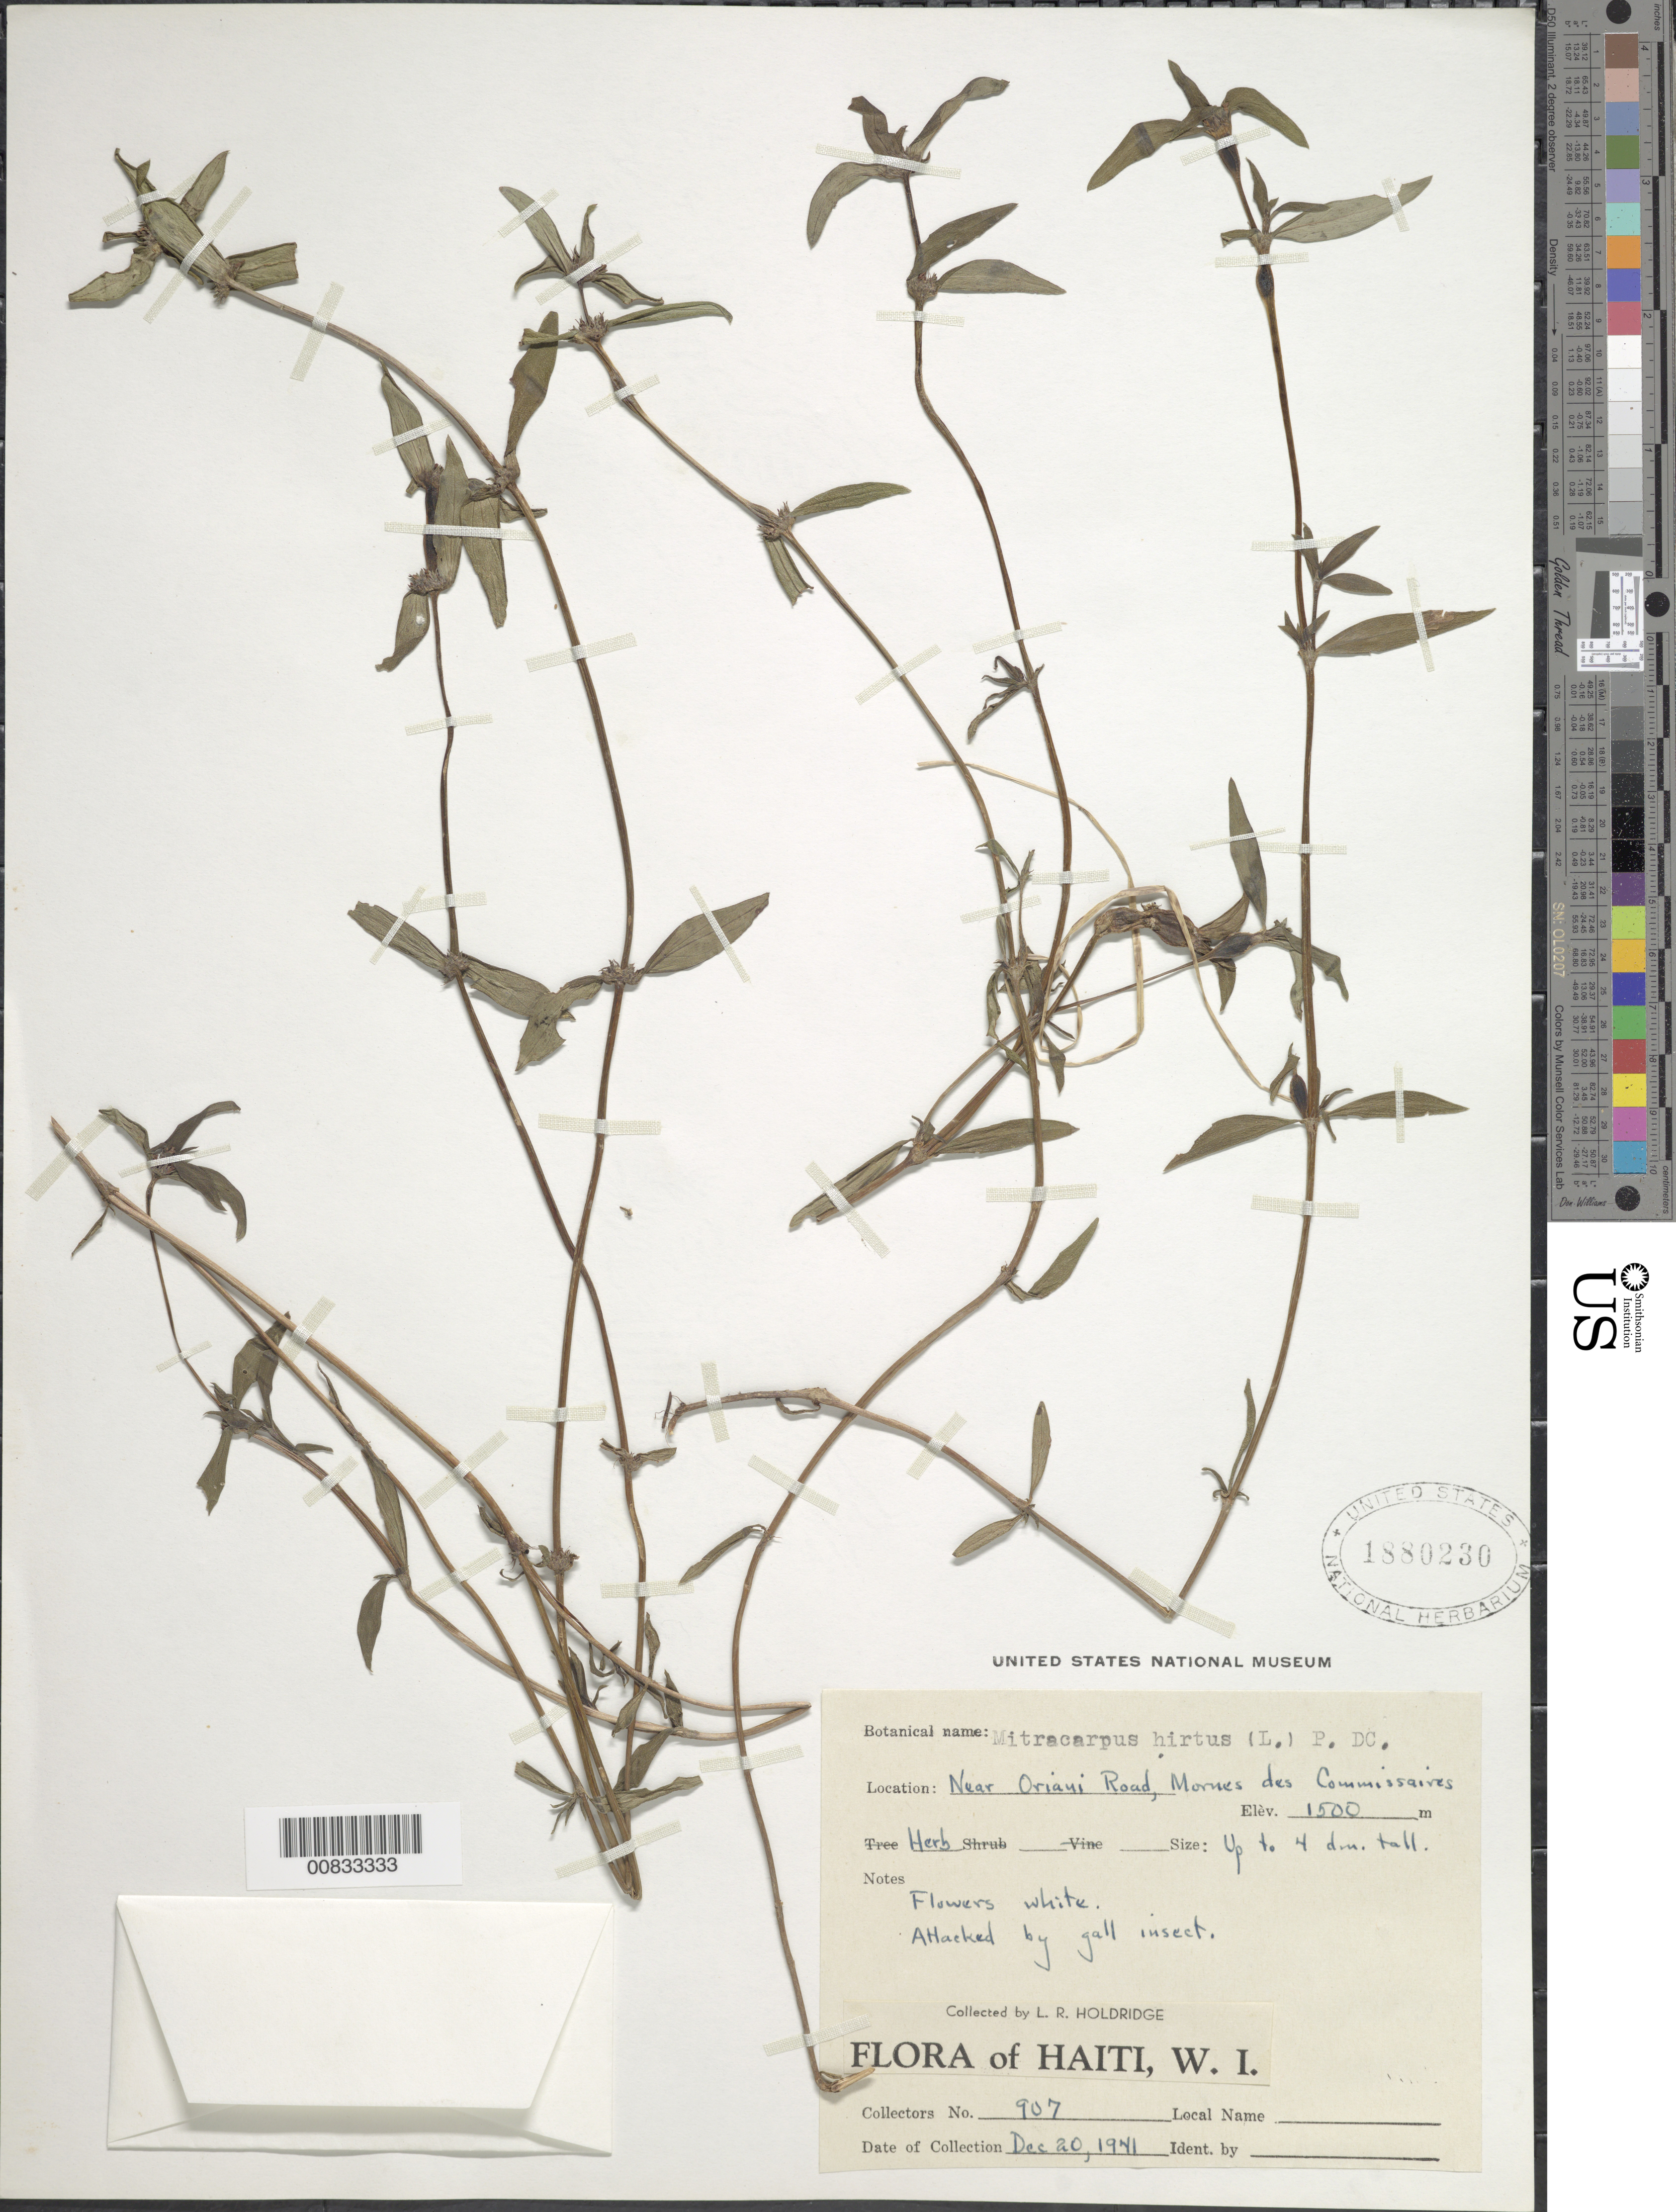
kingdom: Plantae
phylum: Tracheophyta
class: Magnoliopsida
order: Gentianales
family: Rubiaceae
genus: Mitracarpus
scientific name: Mitracarpus hirtus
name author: (L.) DC.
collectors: L. Holdridge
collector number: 907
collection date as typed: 20 Dec 1941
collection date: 1941-12-20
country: Haiti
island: Hispaniola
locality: Near Oriani Road, Mornes des Commissaires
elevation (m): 1500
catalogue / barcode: US 1880230